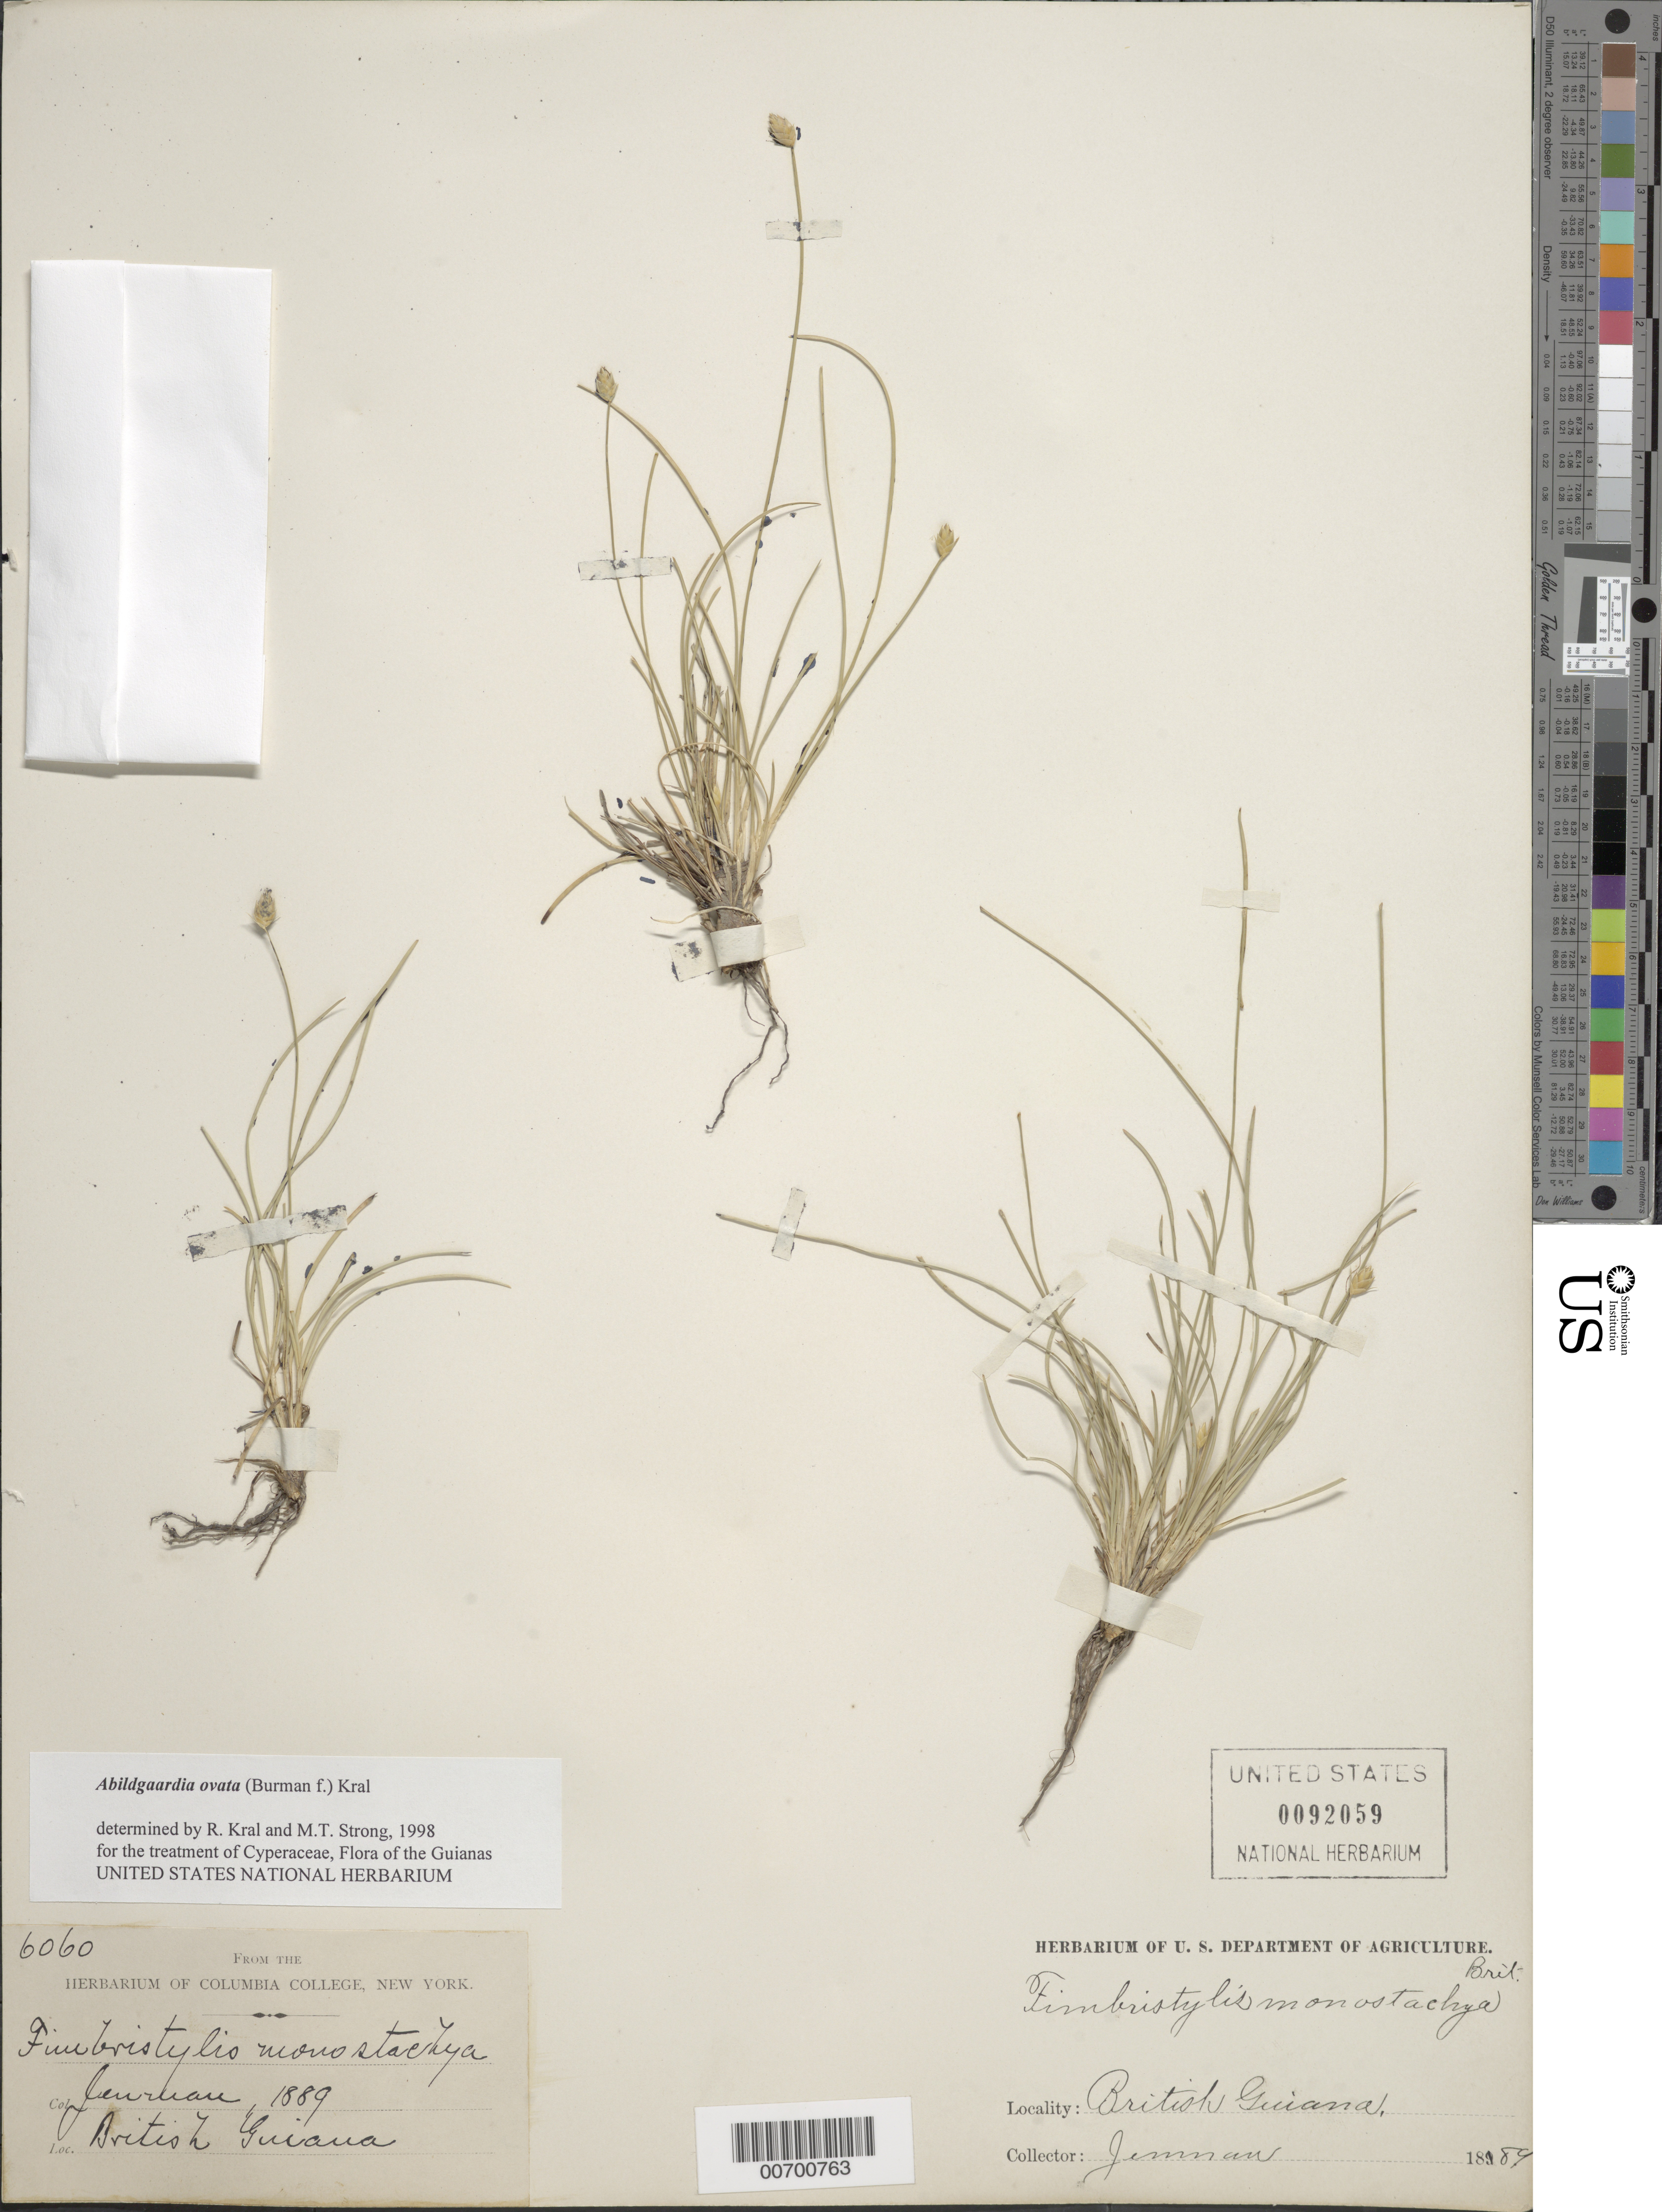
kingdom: Plantae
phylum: Tracheophyta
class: Liliopsida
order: Poales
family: Cyperaceae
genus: Abildgaardia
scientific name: Abildgaardia ovata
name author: (Burm. f.) Kral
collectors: -. Jenman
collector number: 6060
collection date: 1889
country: Guyana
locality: British Guiana.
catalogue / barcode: US 92059